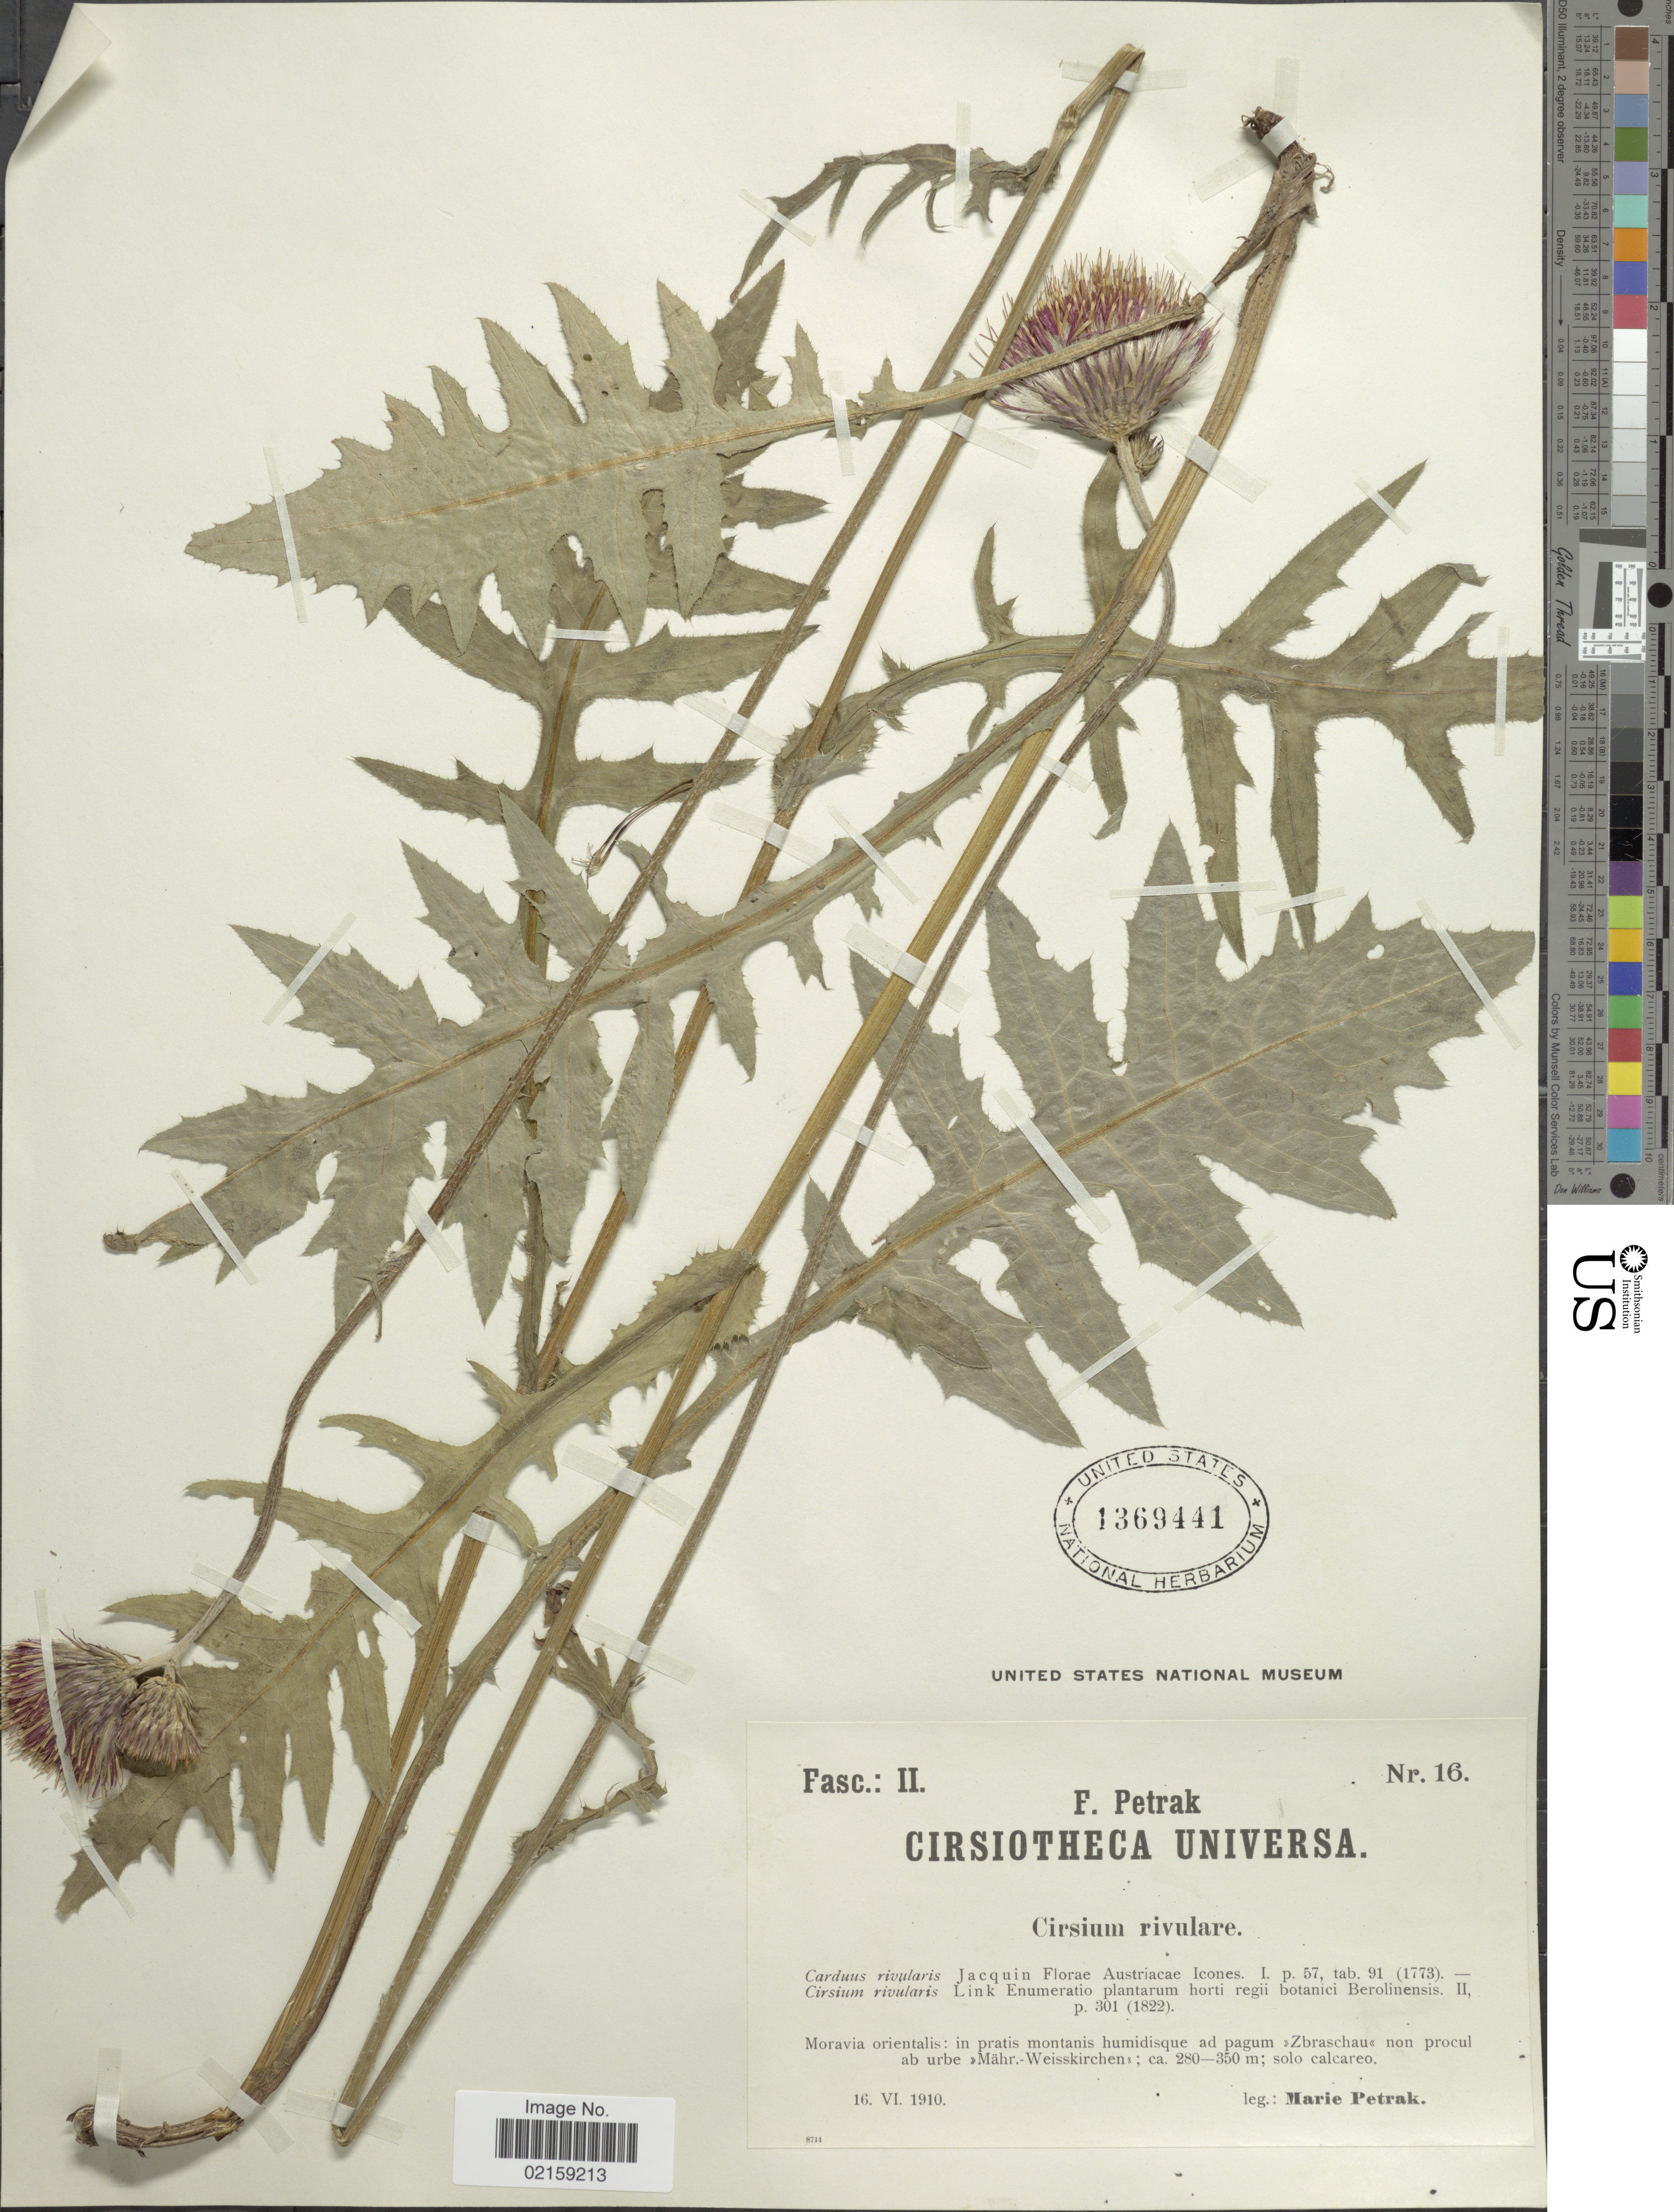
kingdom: Plantae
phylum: Tracheophyta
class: Magnoliopsida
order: Asterales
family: Asteraceae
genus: Cirsium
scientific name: Cirsium rivulare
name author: (Jacq.) All.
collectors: M. Petrak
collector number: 16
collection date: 1910-06-16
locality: Moravia orientalis: in pratis montanis humidisque ad pagum Zbraschaus non procul ab urbe Mahr Weiskirche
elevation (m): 280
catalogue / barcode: US 1369441